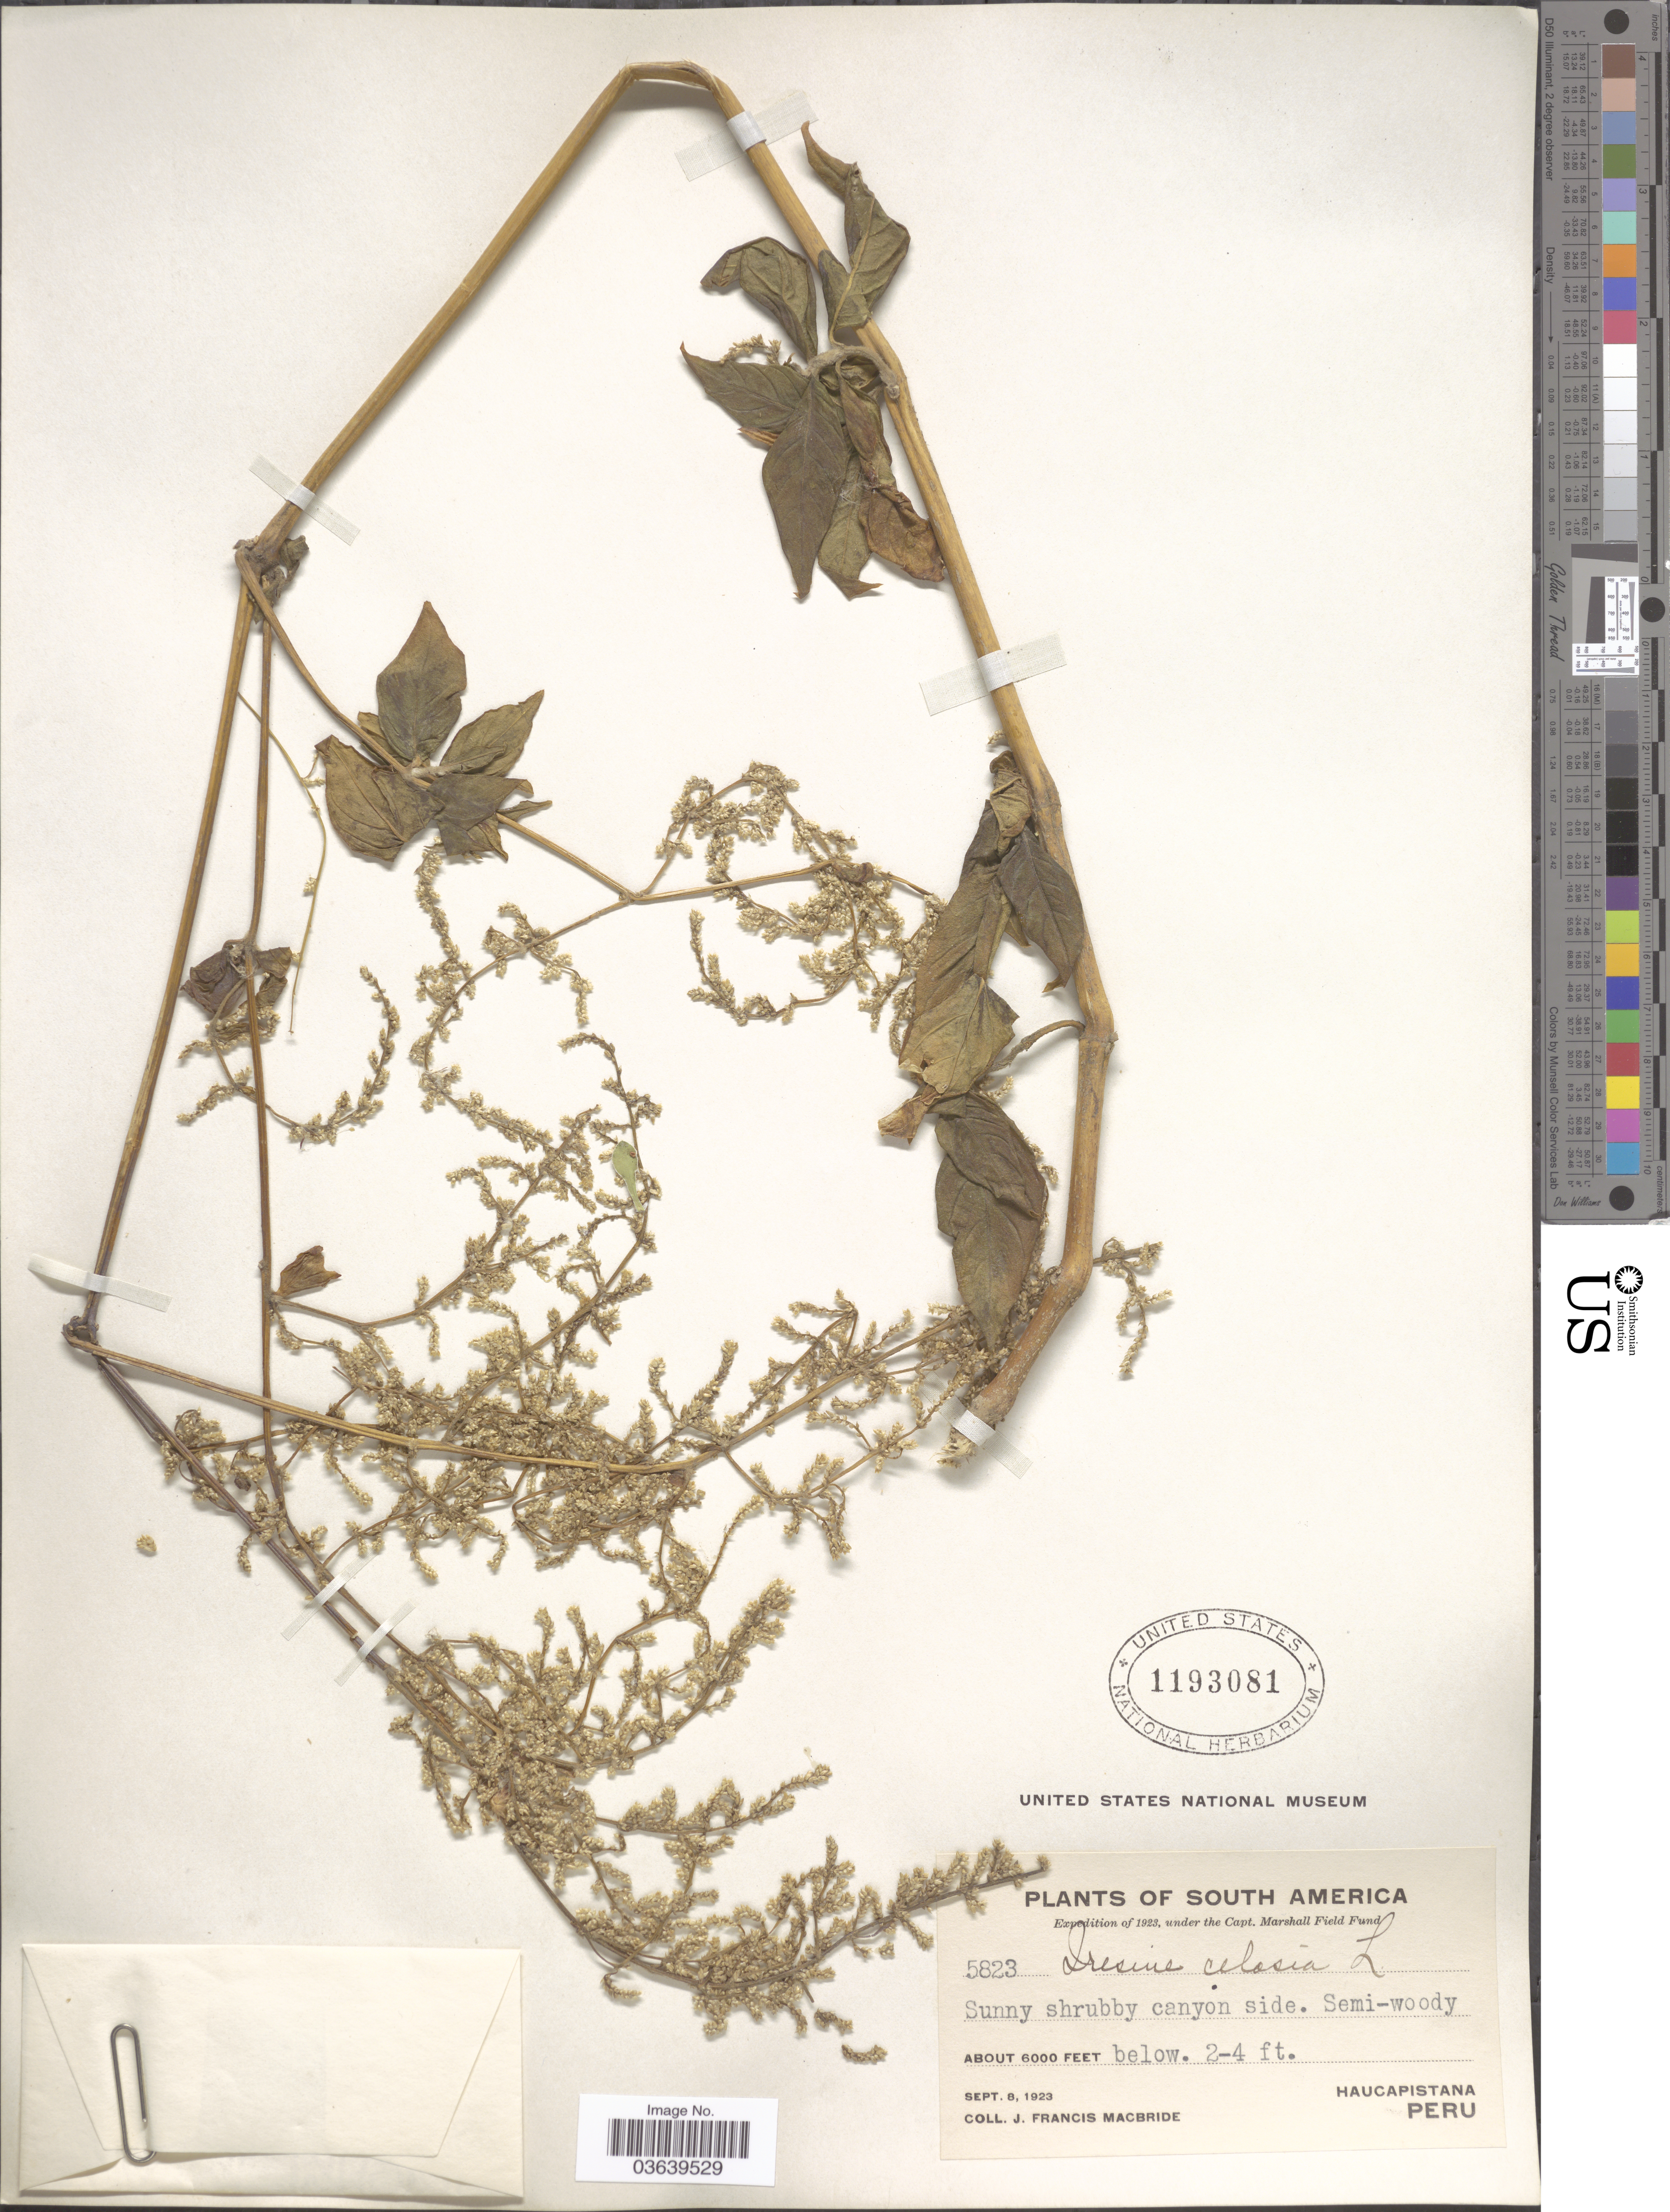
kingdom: Plantae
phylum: Tracheophyta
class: Magnoliopsida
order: Caryophyllales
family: Amaranthaceae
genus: Iresine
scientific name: Iresine celosia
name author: L.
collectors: J. F. Macbride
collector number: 5823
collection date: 1923-09-08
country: Peru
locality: Haucapistana.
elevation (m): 1829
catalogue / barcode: US 1193081